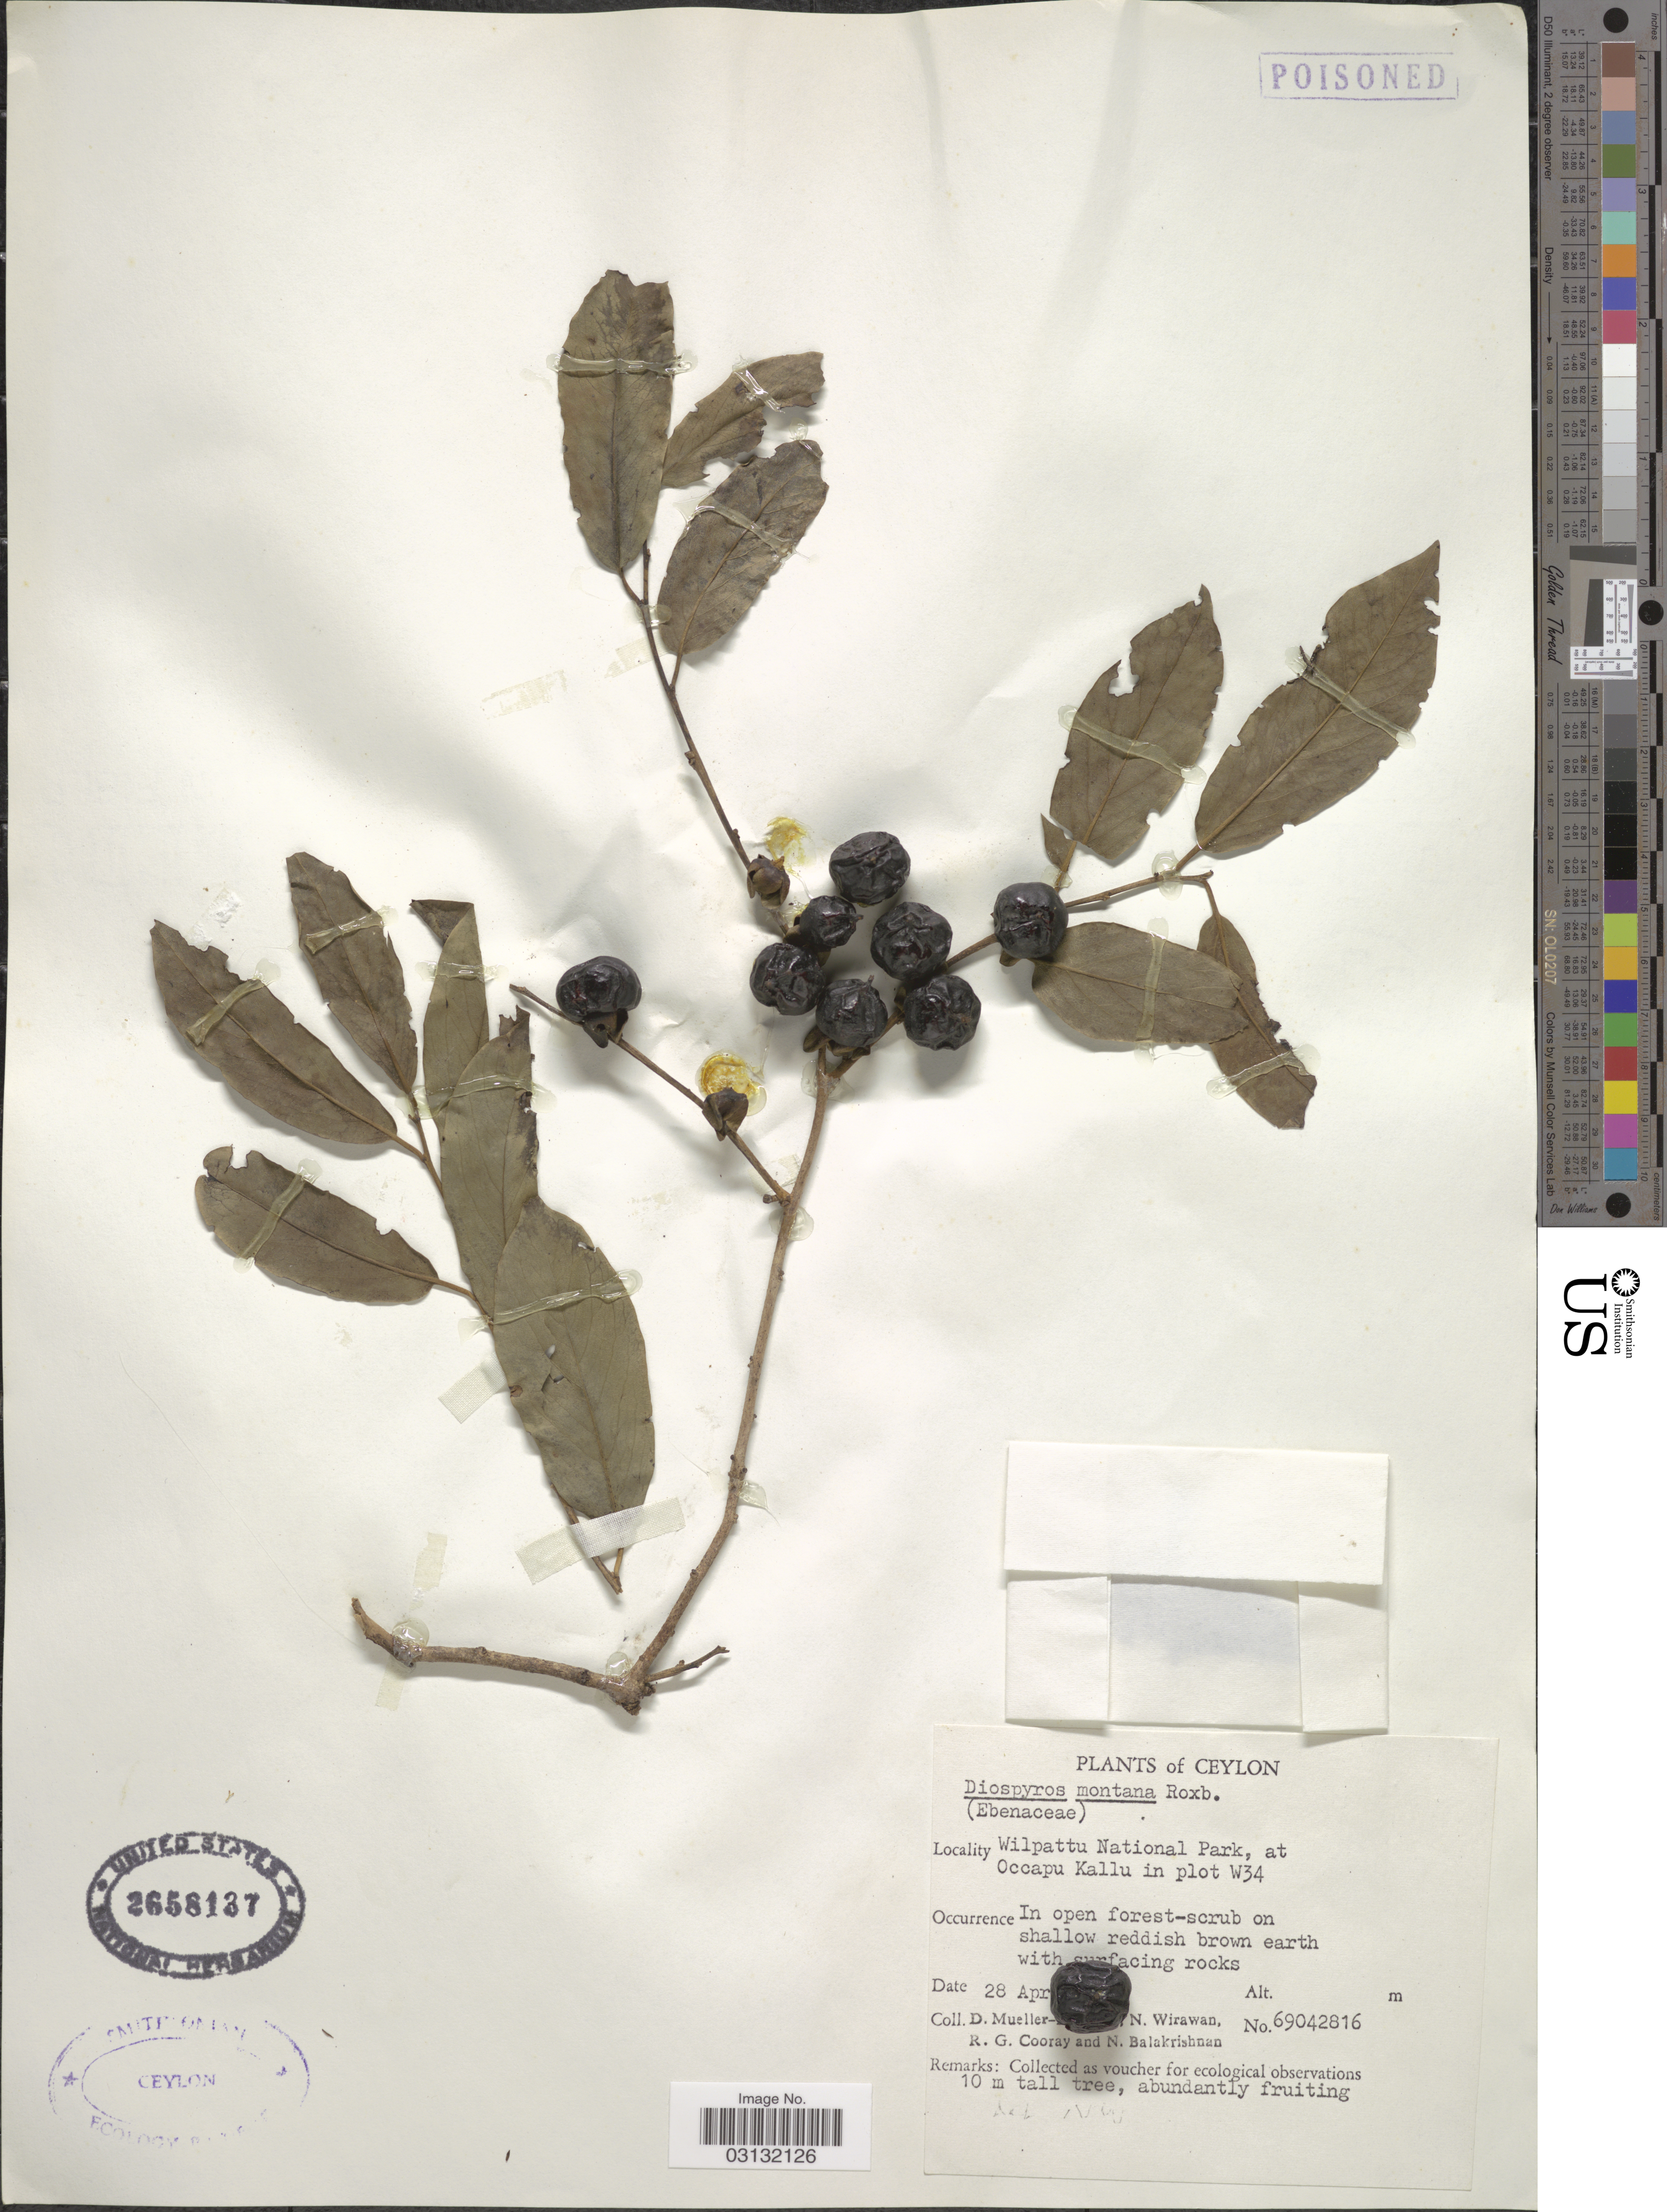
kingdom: Plantae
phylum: Tracheophyta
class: Magnoliopsida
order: Ericales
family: Ebenaceae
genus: Diospyros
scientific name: Diospyros montana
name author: Roxb.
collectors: N. Wirawan, R. Cooray & N. Balakrishnan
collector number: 69042816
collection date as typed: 28 apr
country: Sri Lanka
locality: Ceylon, Wilpattu National Park, at Occapu Kallu in plot W34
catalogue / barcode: US 2658137